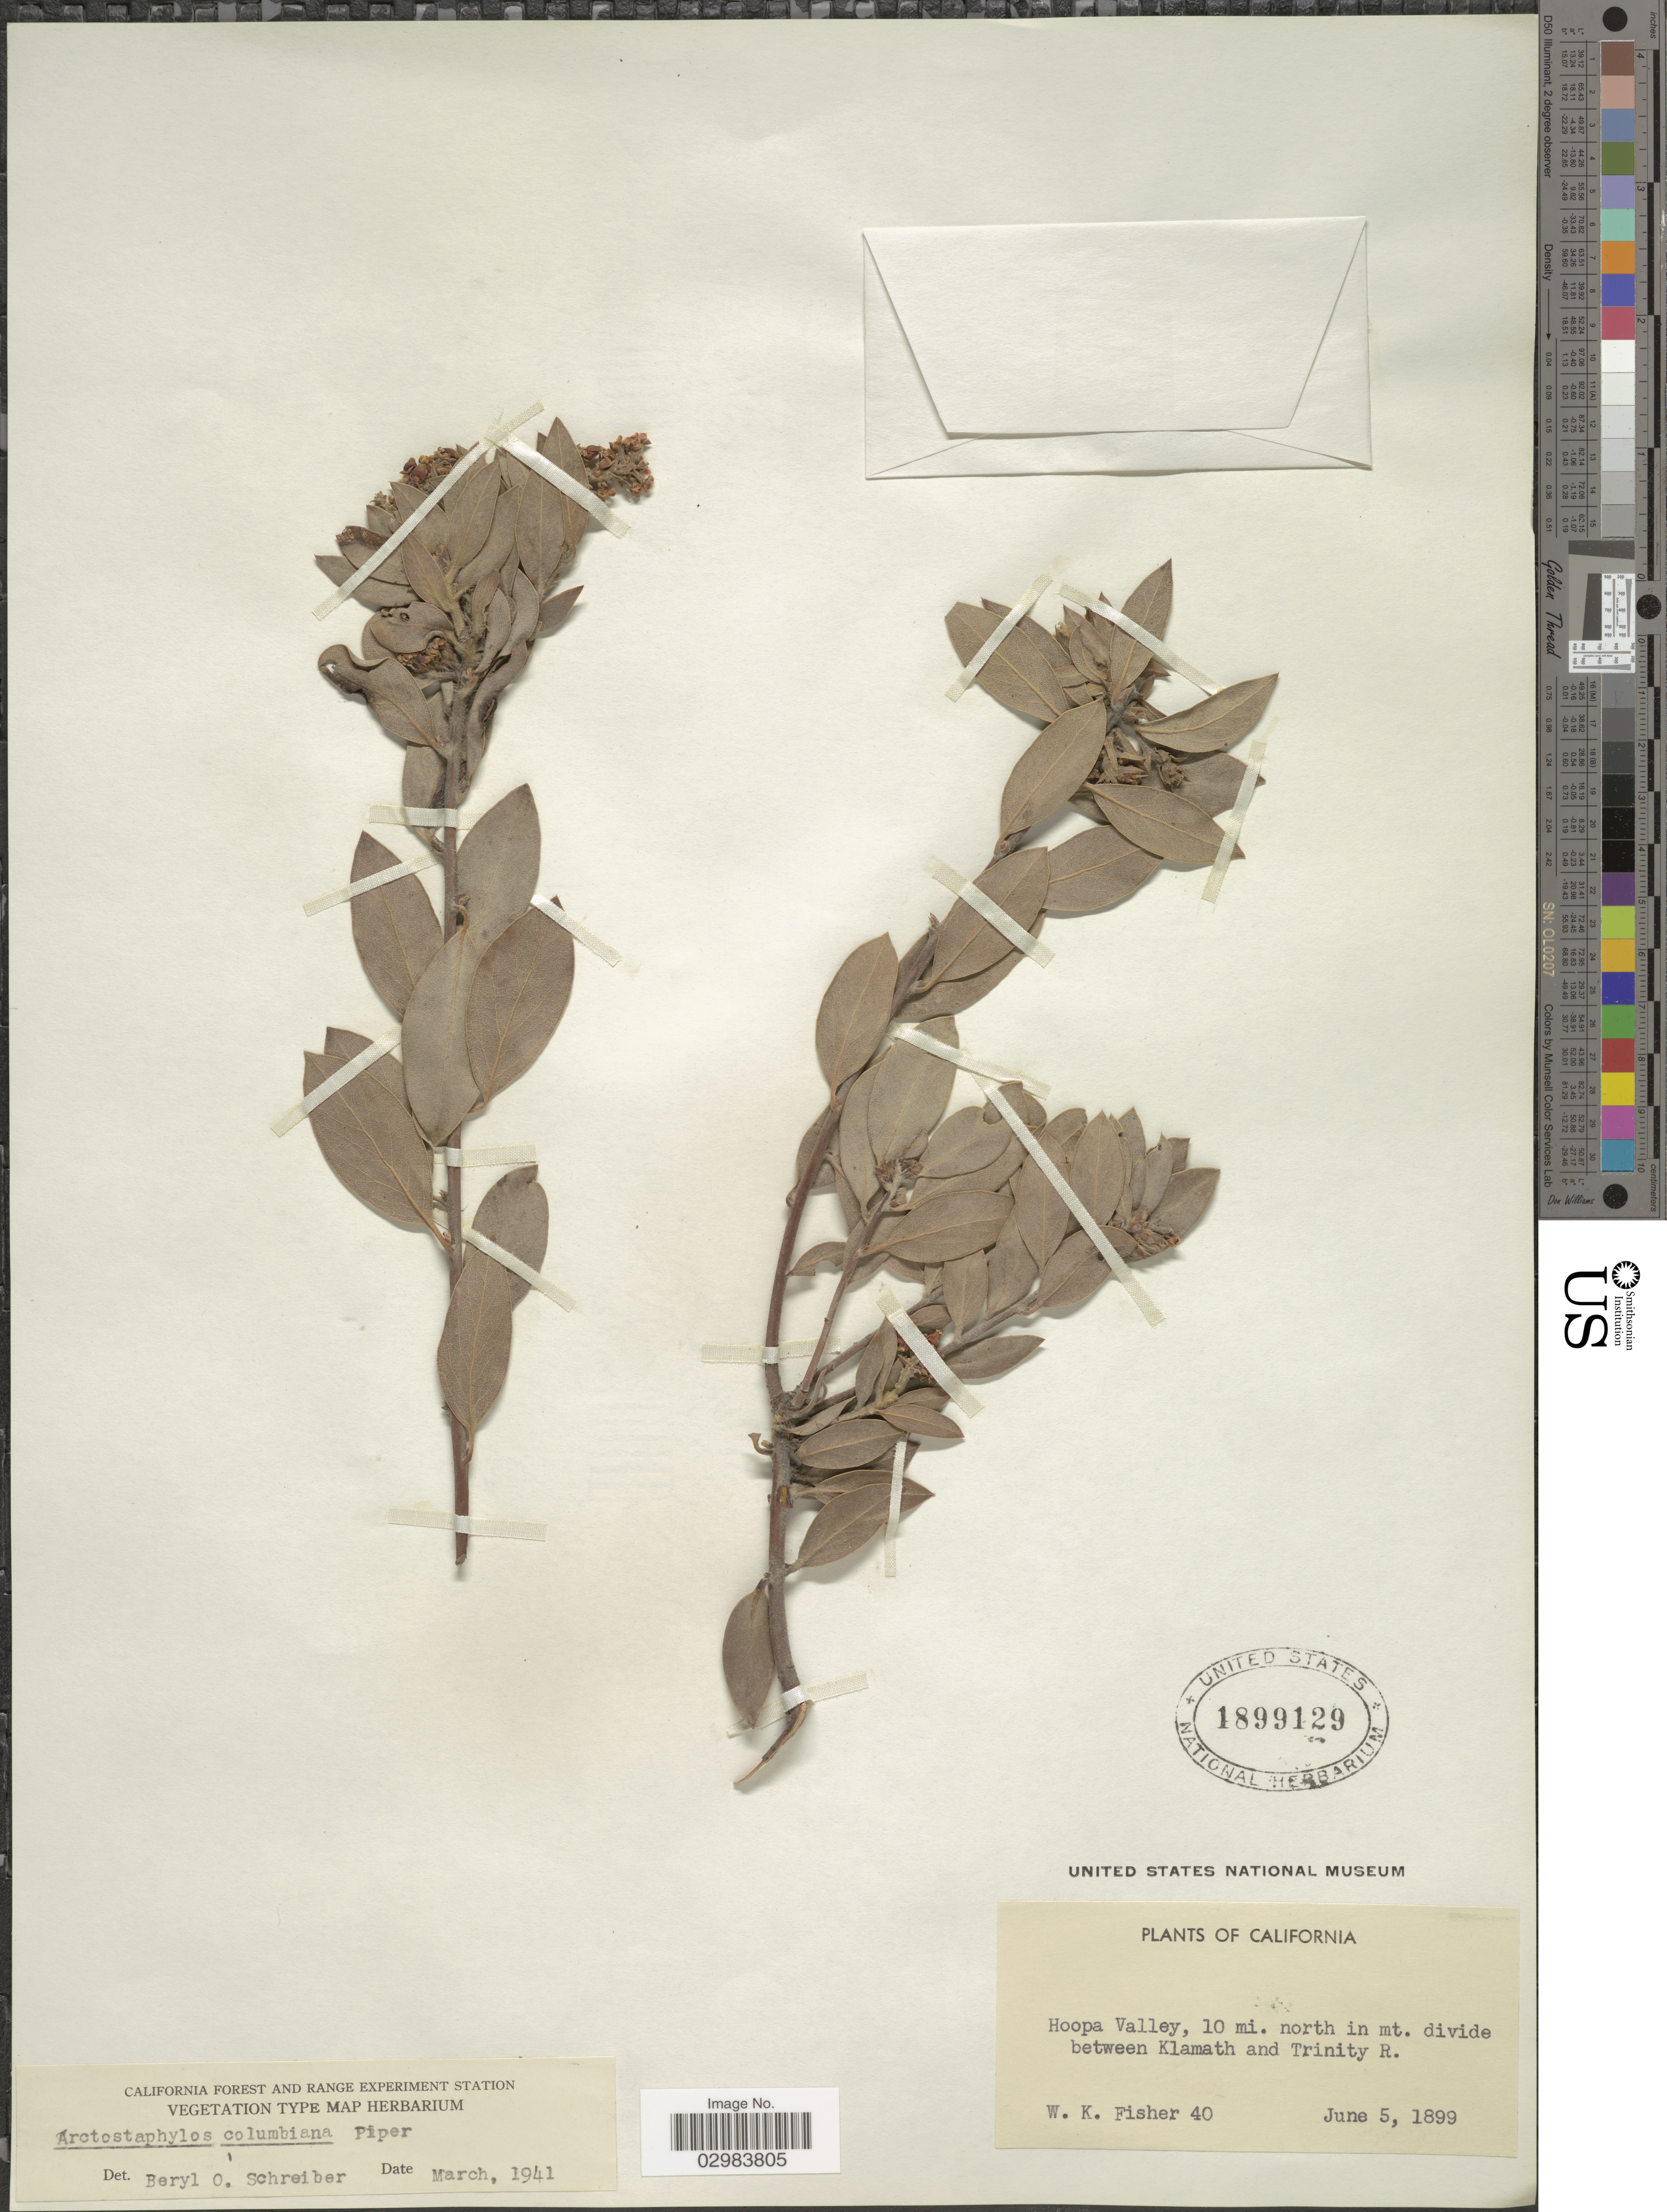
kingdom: Plantae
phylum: Tracheophyta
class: Magnoliopsida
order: Ericales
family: Ericaceae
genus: Arctostaphylos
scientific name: Arctostaphylos columbiana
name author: Piper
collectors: W. K. Fisher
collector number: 40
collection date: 1899-06-05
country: United States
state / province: California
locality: Hoopa Valley, 10 mi. north in mt. divide between Klamath and Trinity R.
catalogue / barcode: US 1899129